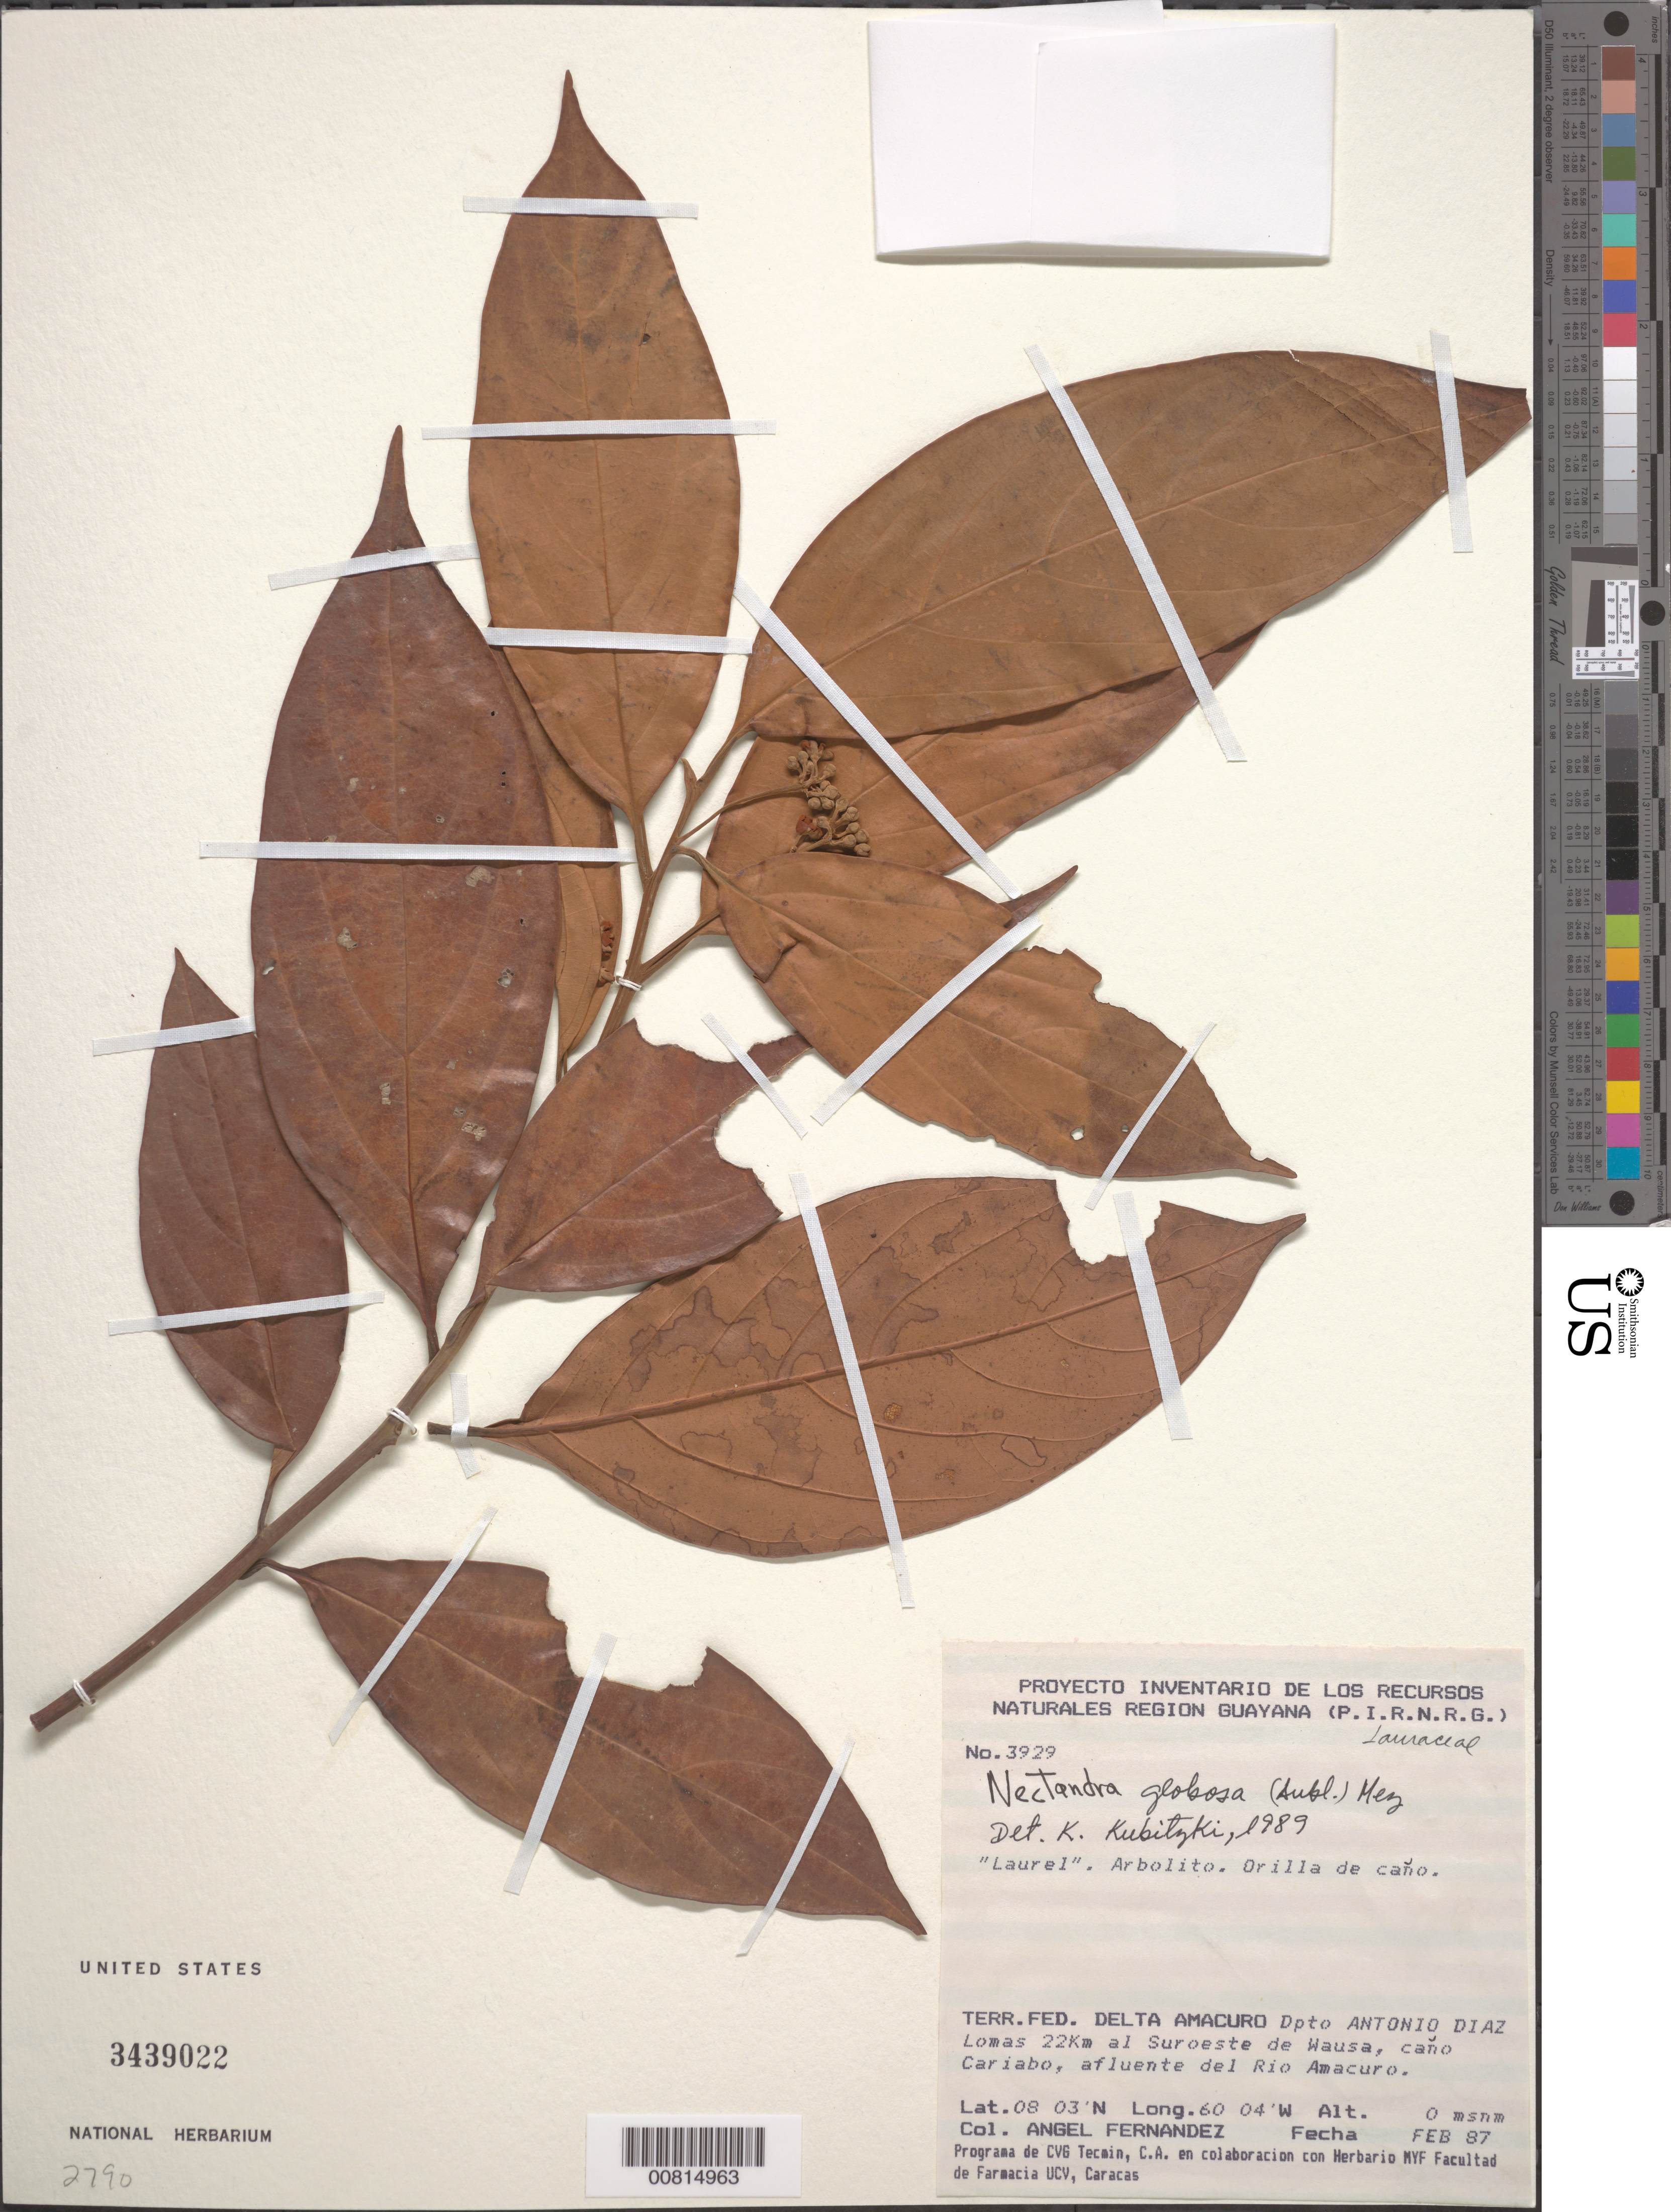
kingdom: Plantae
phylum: Tracheophyta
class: Magnoliopsida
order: Laurales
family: Lauraceae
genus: Nectandra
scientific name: Nectandra globosa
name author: (Aubl.) Mez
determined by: Kubitzki, Klaus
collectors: A. Fernández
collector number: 3929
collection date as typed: Feb-87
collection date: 1987-02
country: Venezuela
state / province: Delta Amacuro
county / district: Antonio Díaz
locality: Wausa, 22 km SW de; caño Cariabo, afluente del Río Amacuro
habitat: Orilla de caño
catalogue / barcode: US 3439022